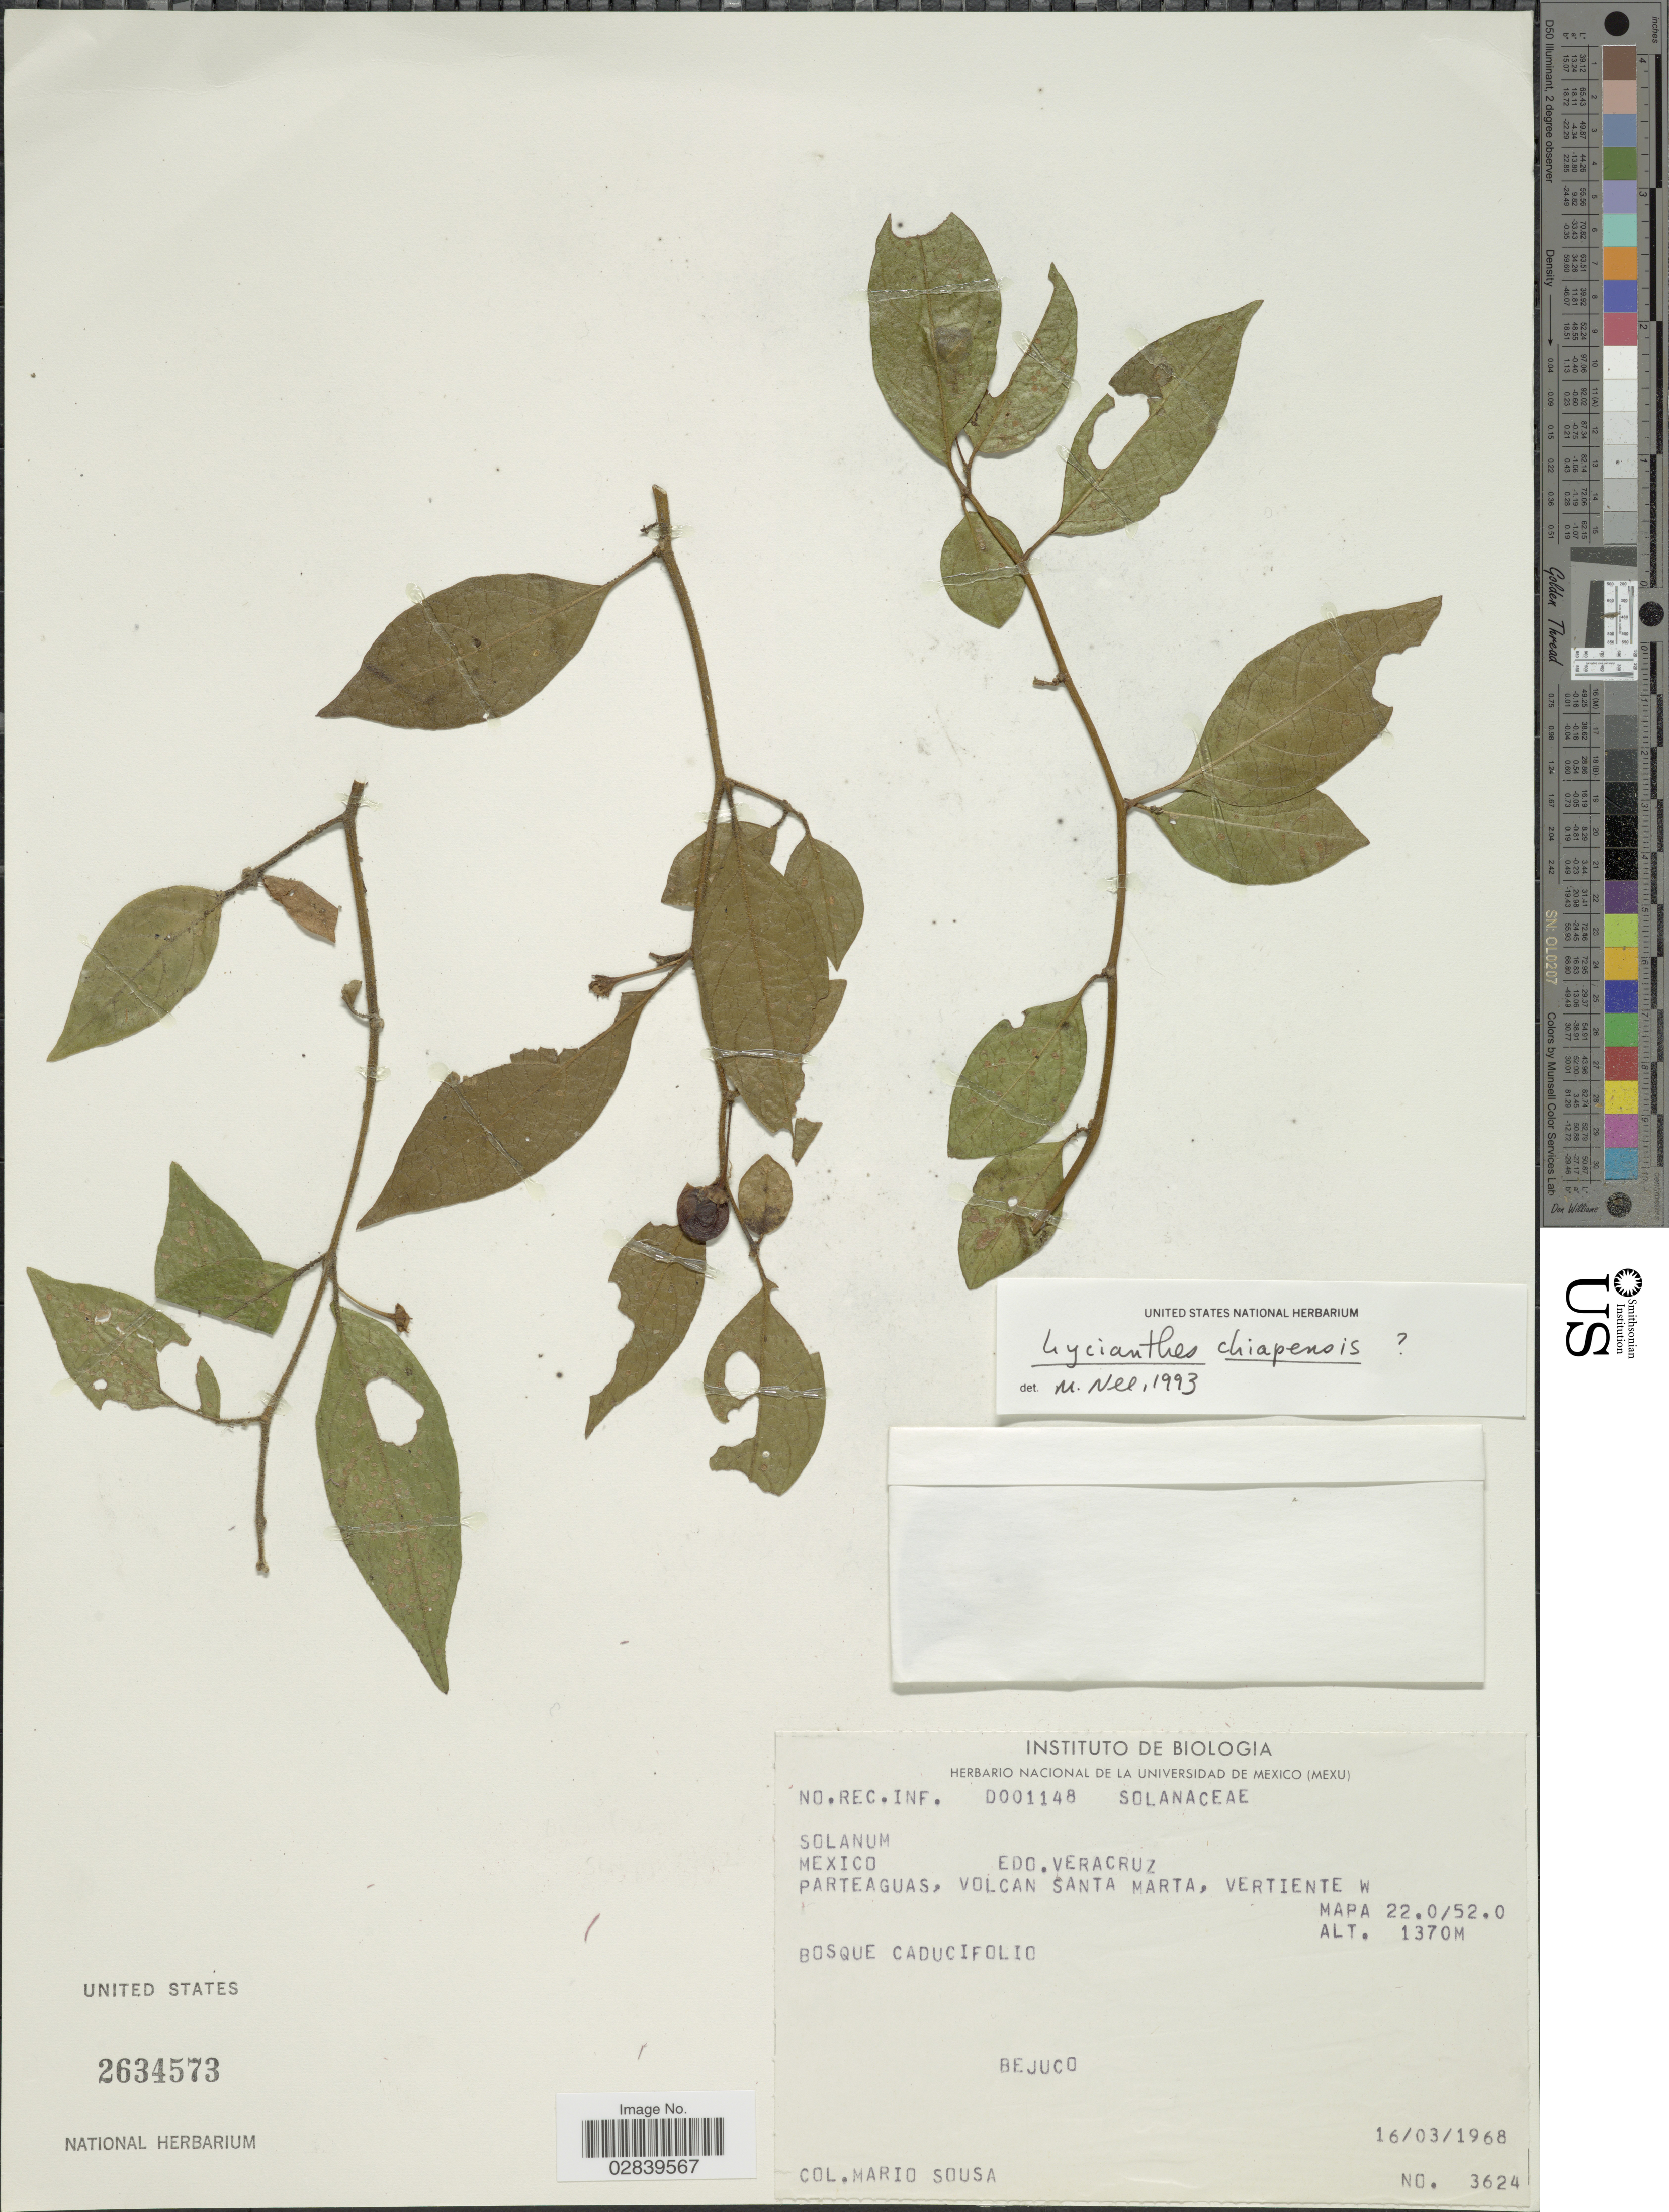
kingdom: Plantae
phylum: Tracheophyta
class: Magnoliopsida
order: Solanales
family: Solanaceae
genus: Lycianthes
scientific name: Lycianthes chiapensis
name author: (Brandegee) Standl.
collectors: M. Sousa S.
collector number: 3624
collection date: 1968-03-16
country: Mexico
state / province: Veracruz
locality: Edo. Verzcruz, Parteaguas, Volcan Santa Marta, Vertiente W, Mapa 22.0/52.0, Bejuco.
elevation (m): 1370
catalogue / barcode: US 2634573